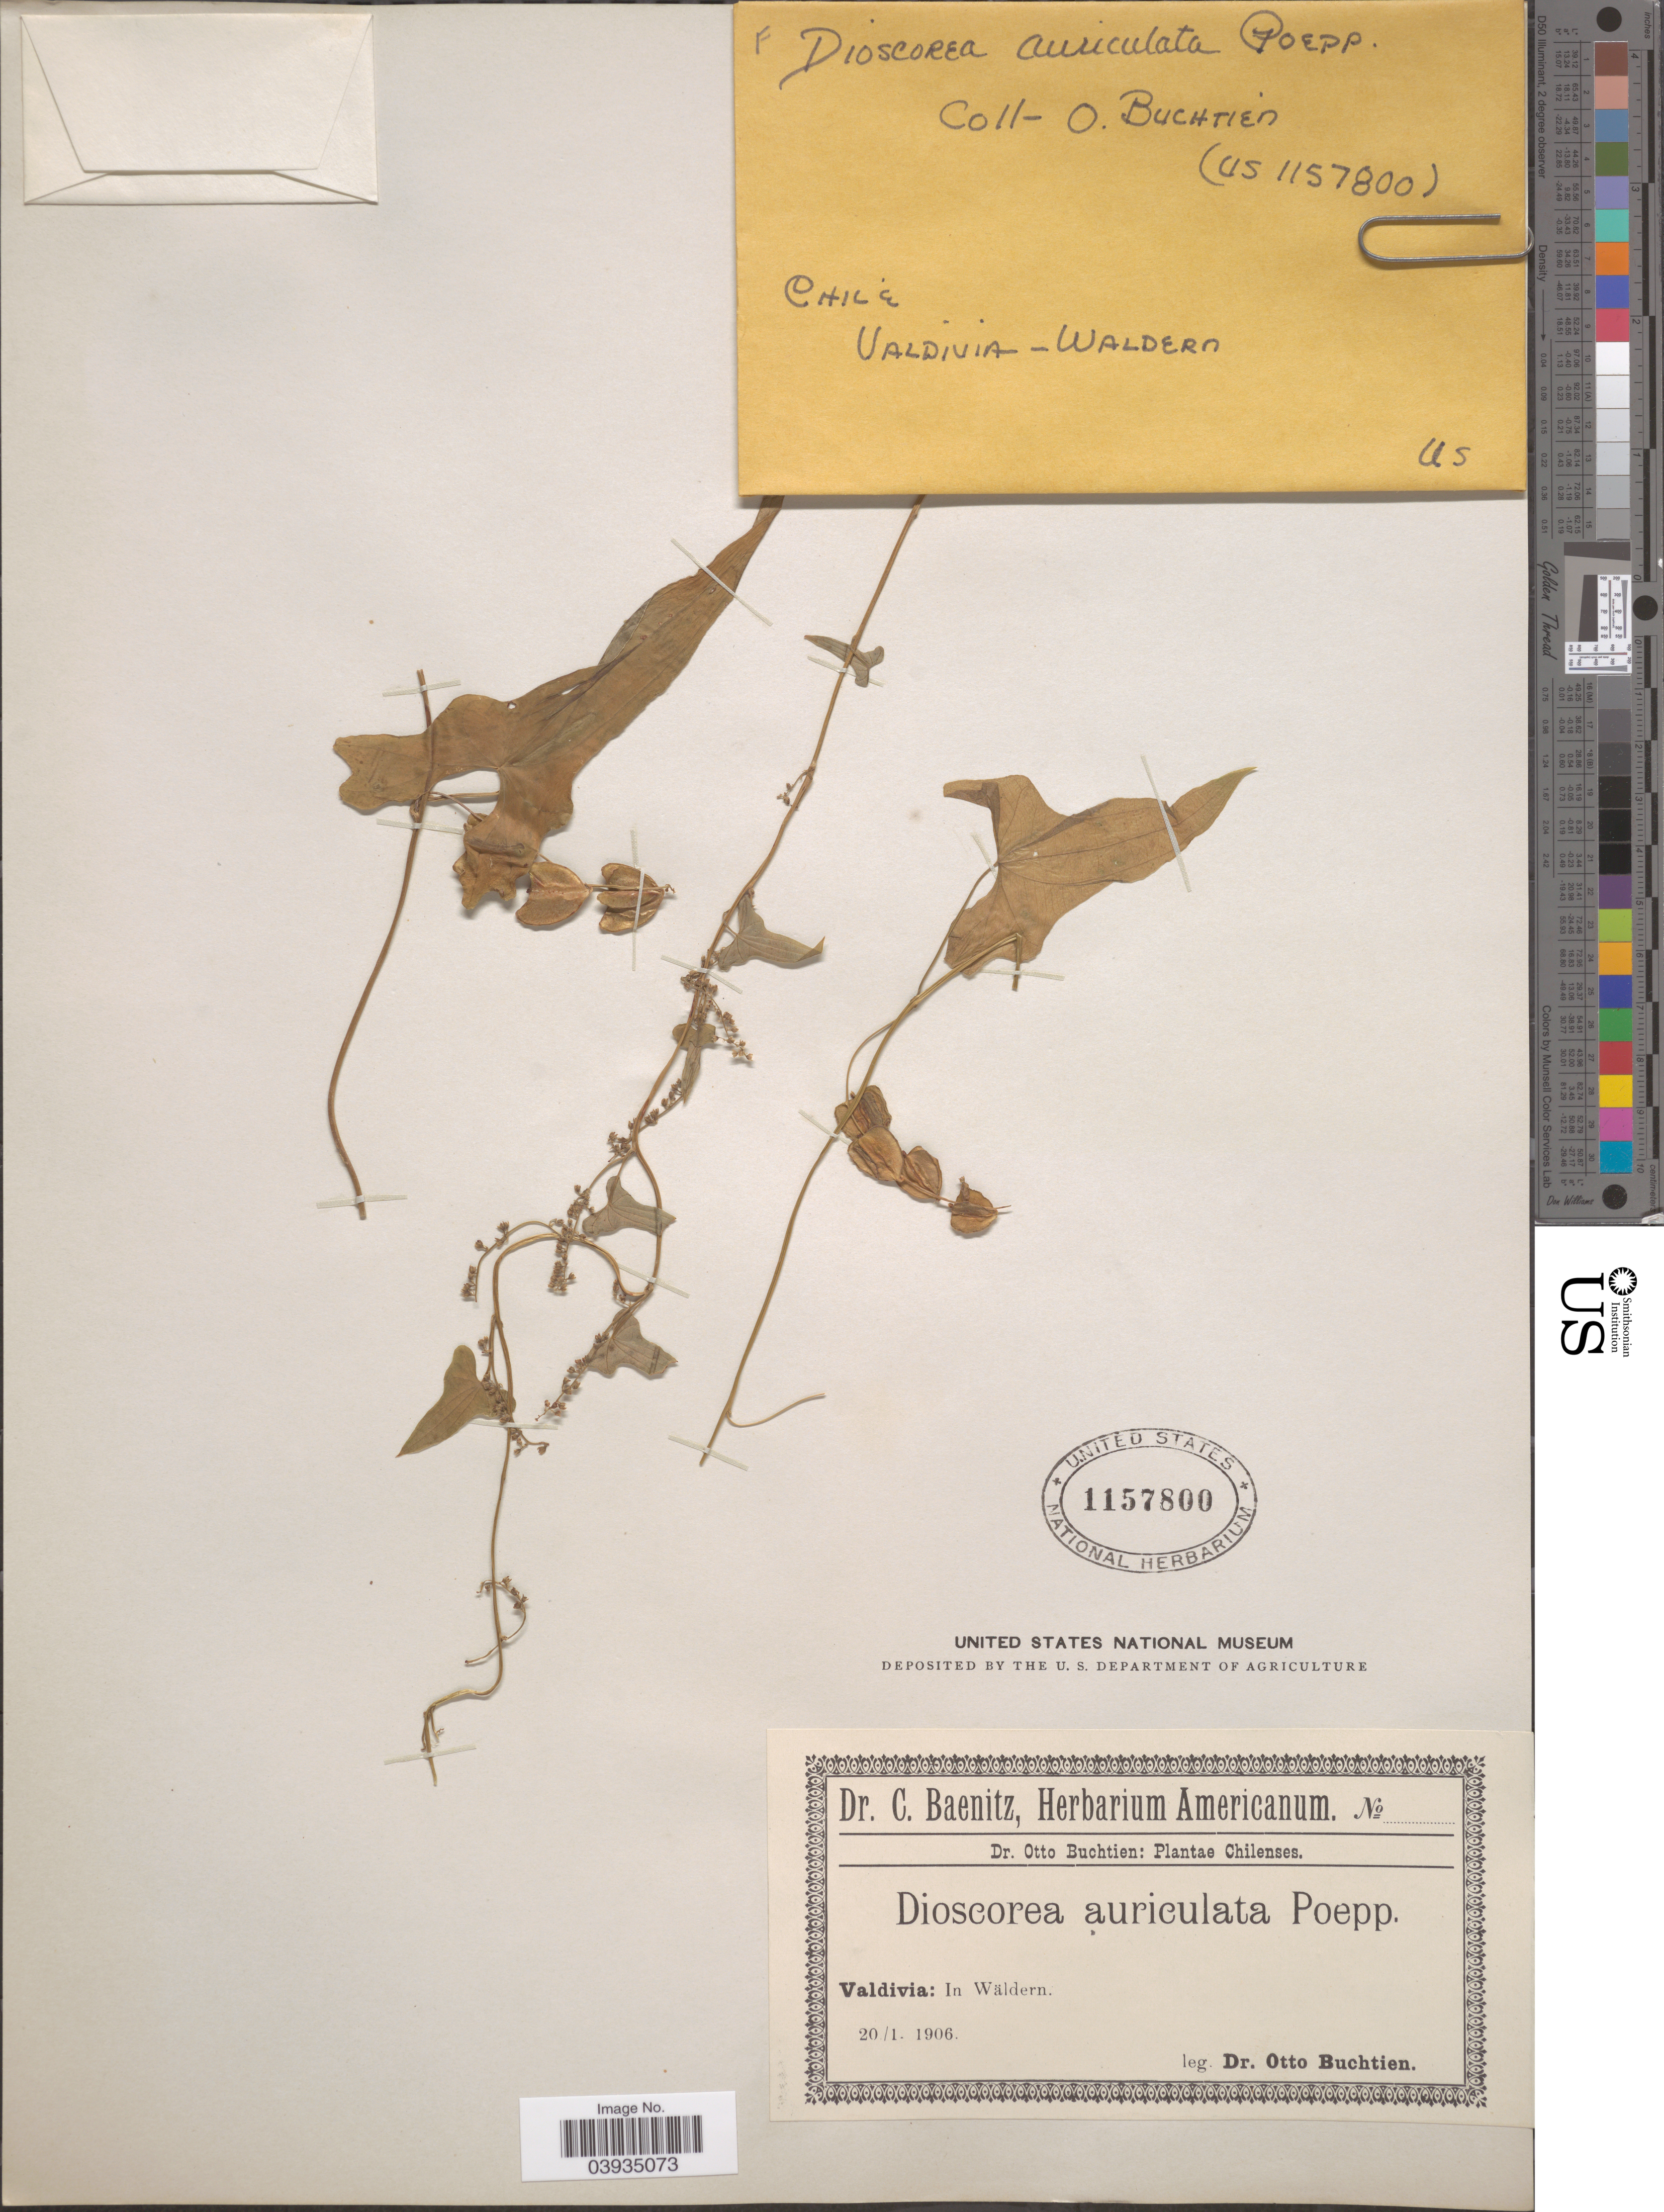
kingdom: Plantae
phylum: Tracheophyta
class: Liliopsida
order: Dioscoreales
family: Dioscoreaceae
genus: Dioscorea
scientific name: Dioscorea auriculata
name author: Poepp.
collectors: O. Buchtien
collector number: US 1157800 ?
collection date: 1906-01-20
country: Chile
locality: Valdivia: In Wäldern.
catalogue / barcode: US 1157800